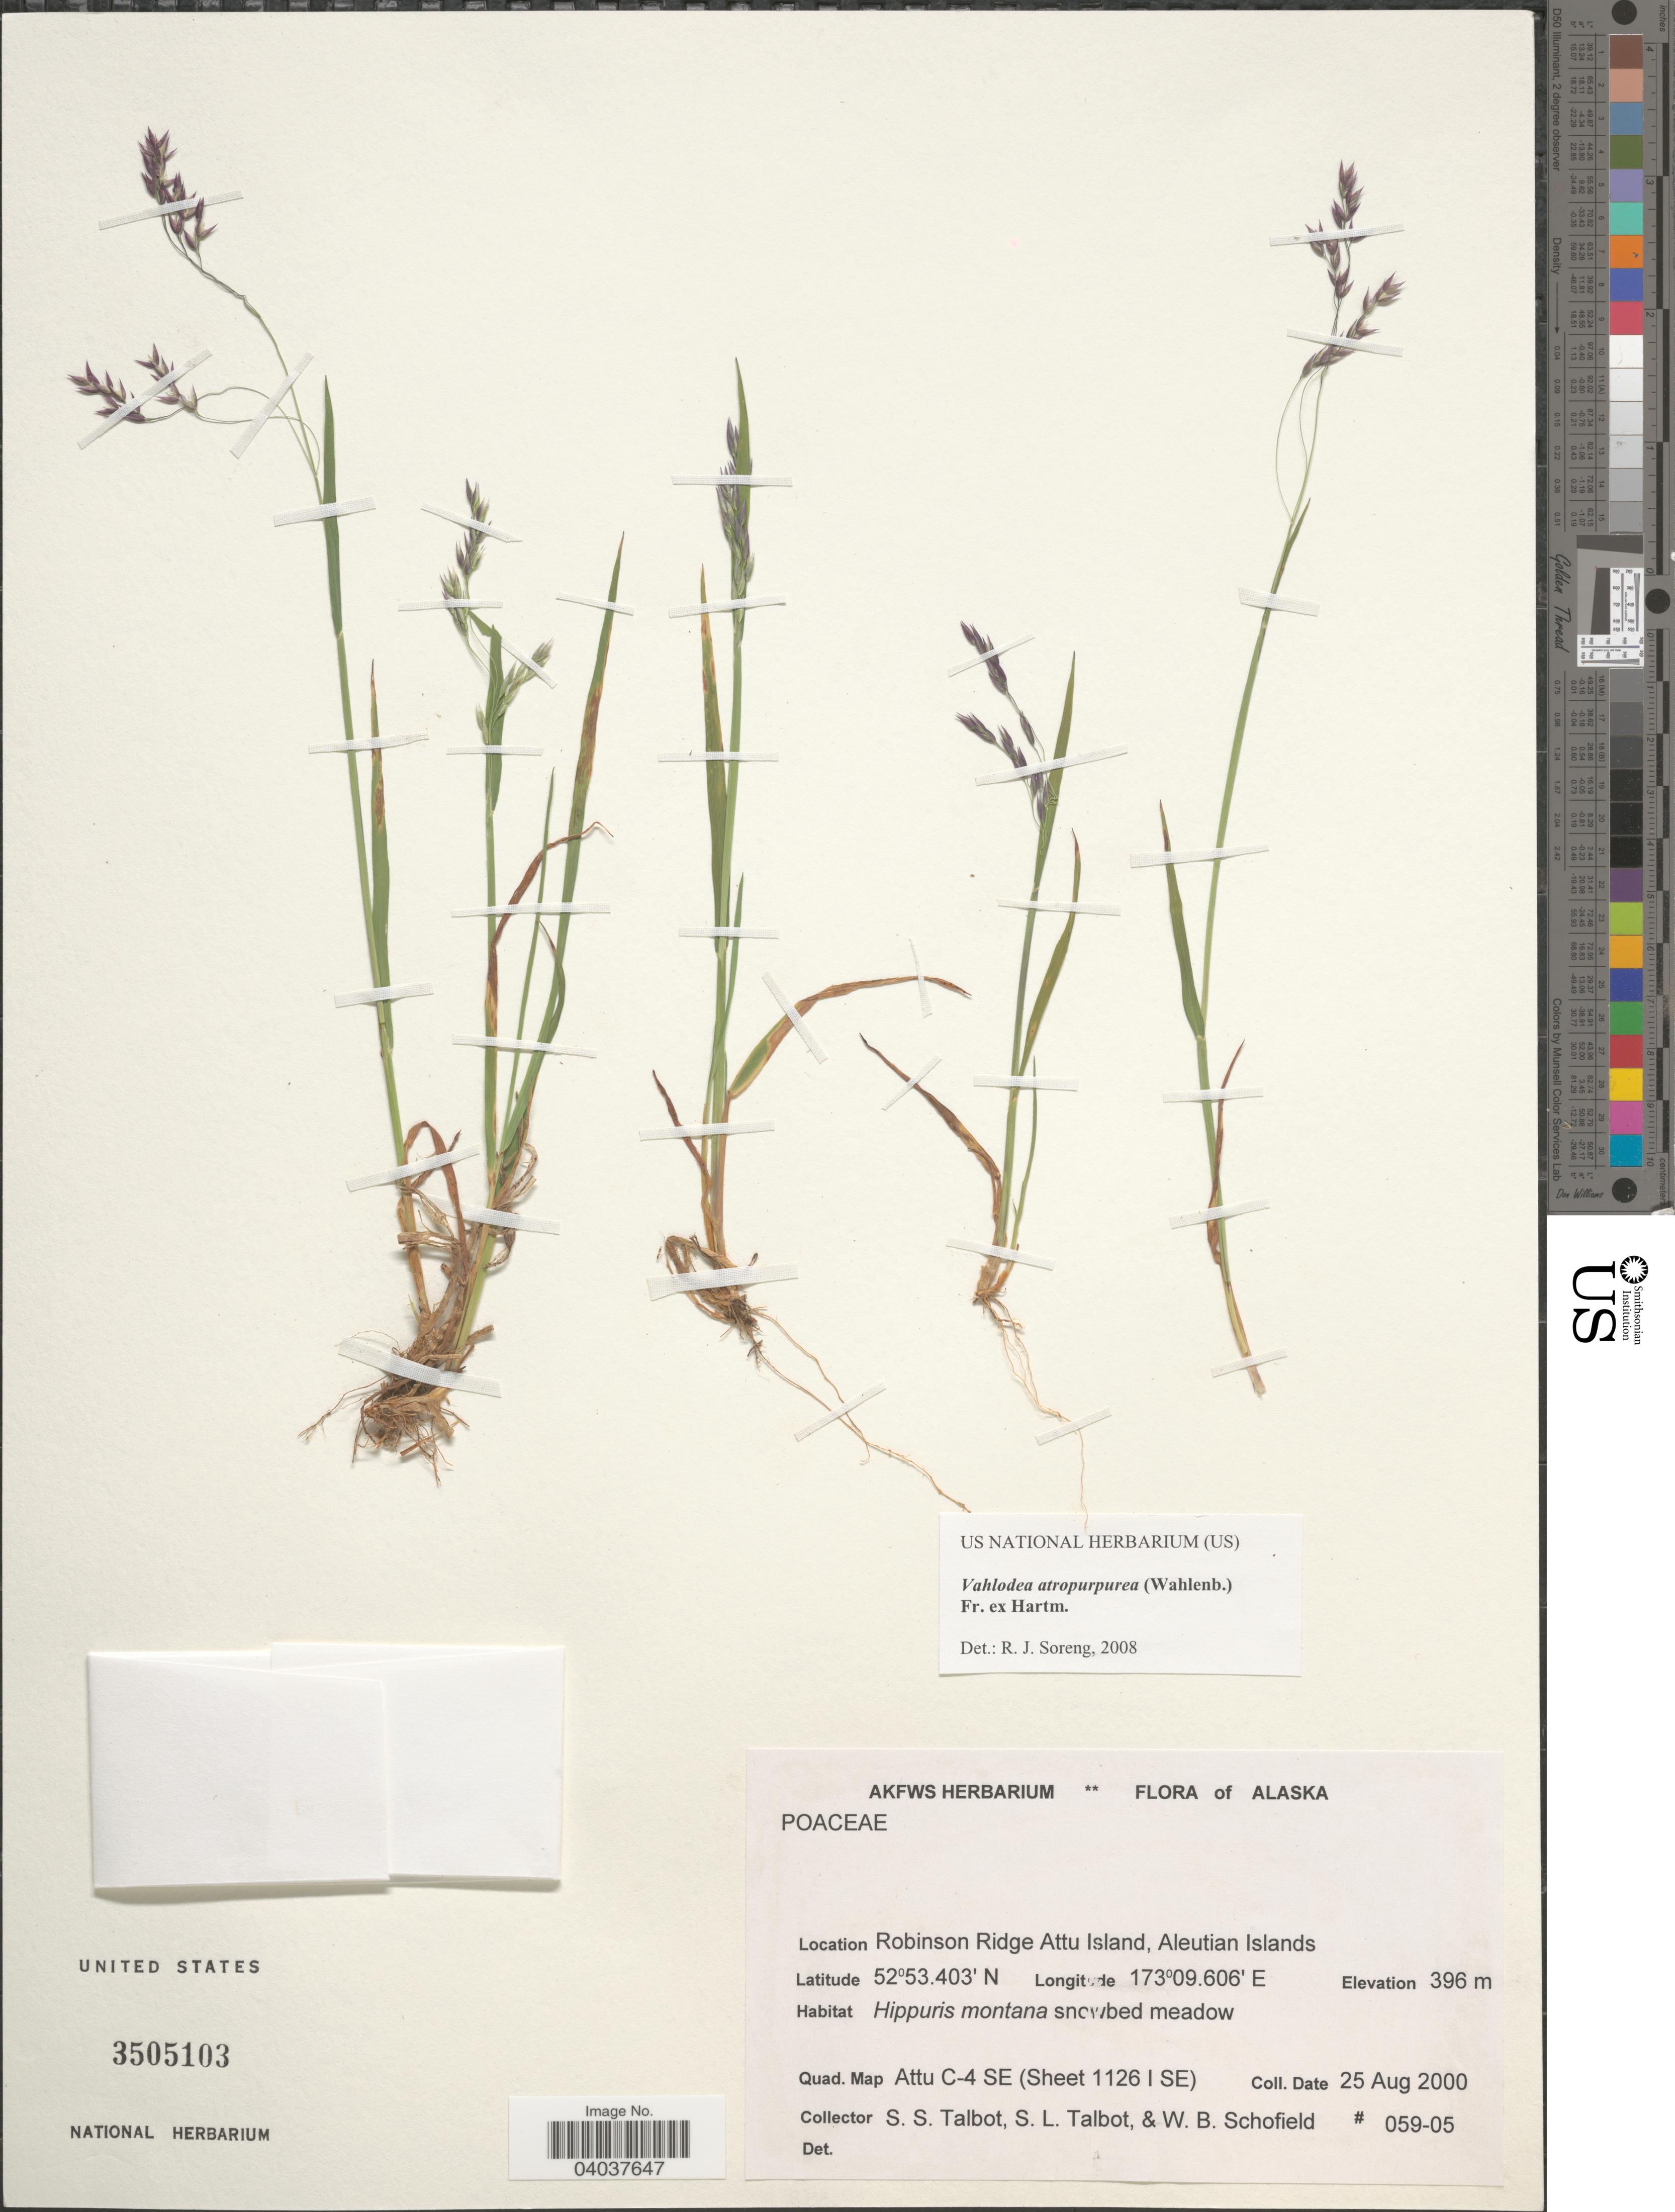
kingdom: Plantae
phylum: Tracheophyta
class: Liliopsida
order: Poales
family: Poaceae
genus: Vahlodea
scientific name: Vahlodea atropurpurea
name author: (Wahlenb.) Fr. ex Hartm.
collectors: S. S. Talbot, S. Talbot & W. Schofield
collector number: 059-05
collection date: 2000-08-25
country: United States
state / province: Alaska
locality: Robinson Ridge Attu Island, Aleutian Islands. Quad. Map Attu C-4 SE (Sheet 1126 I SE).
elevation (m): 396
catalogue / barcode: US 3505103